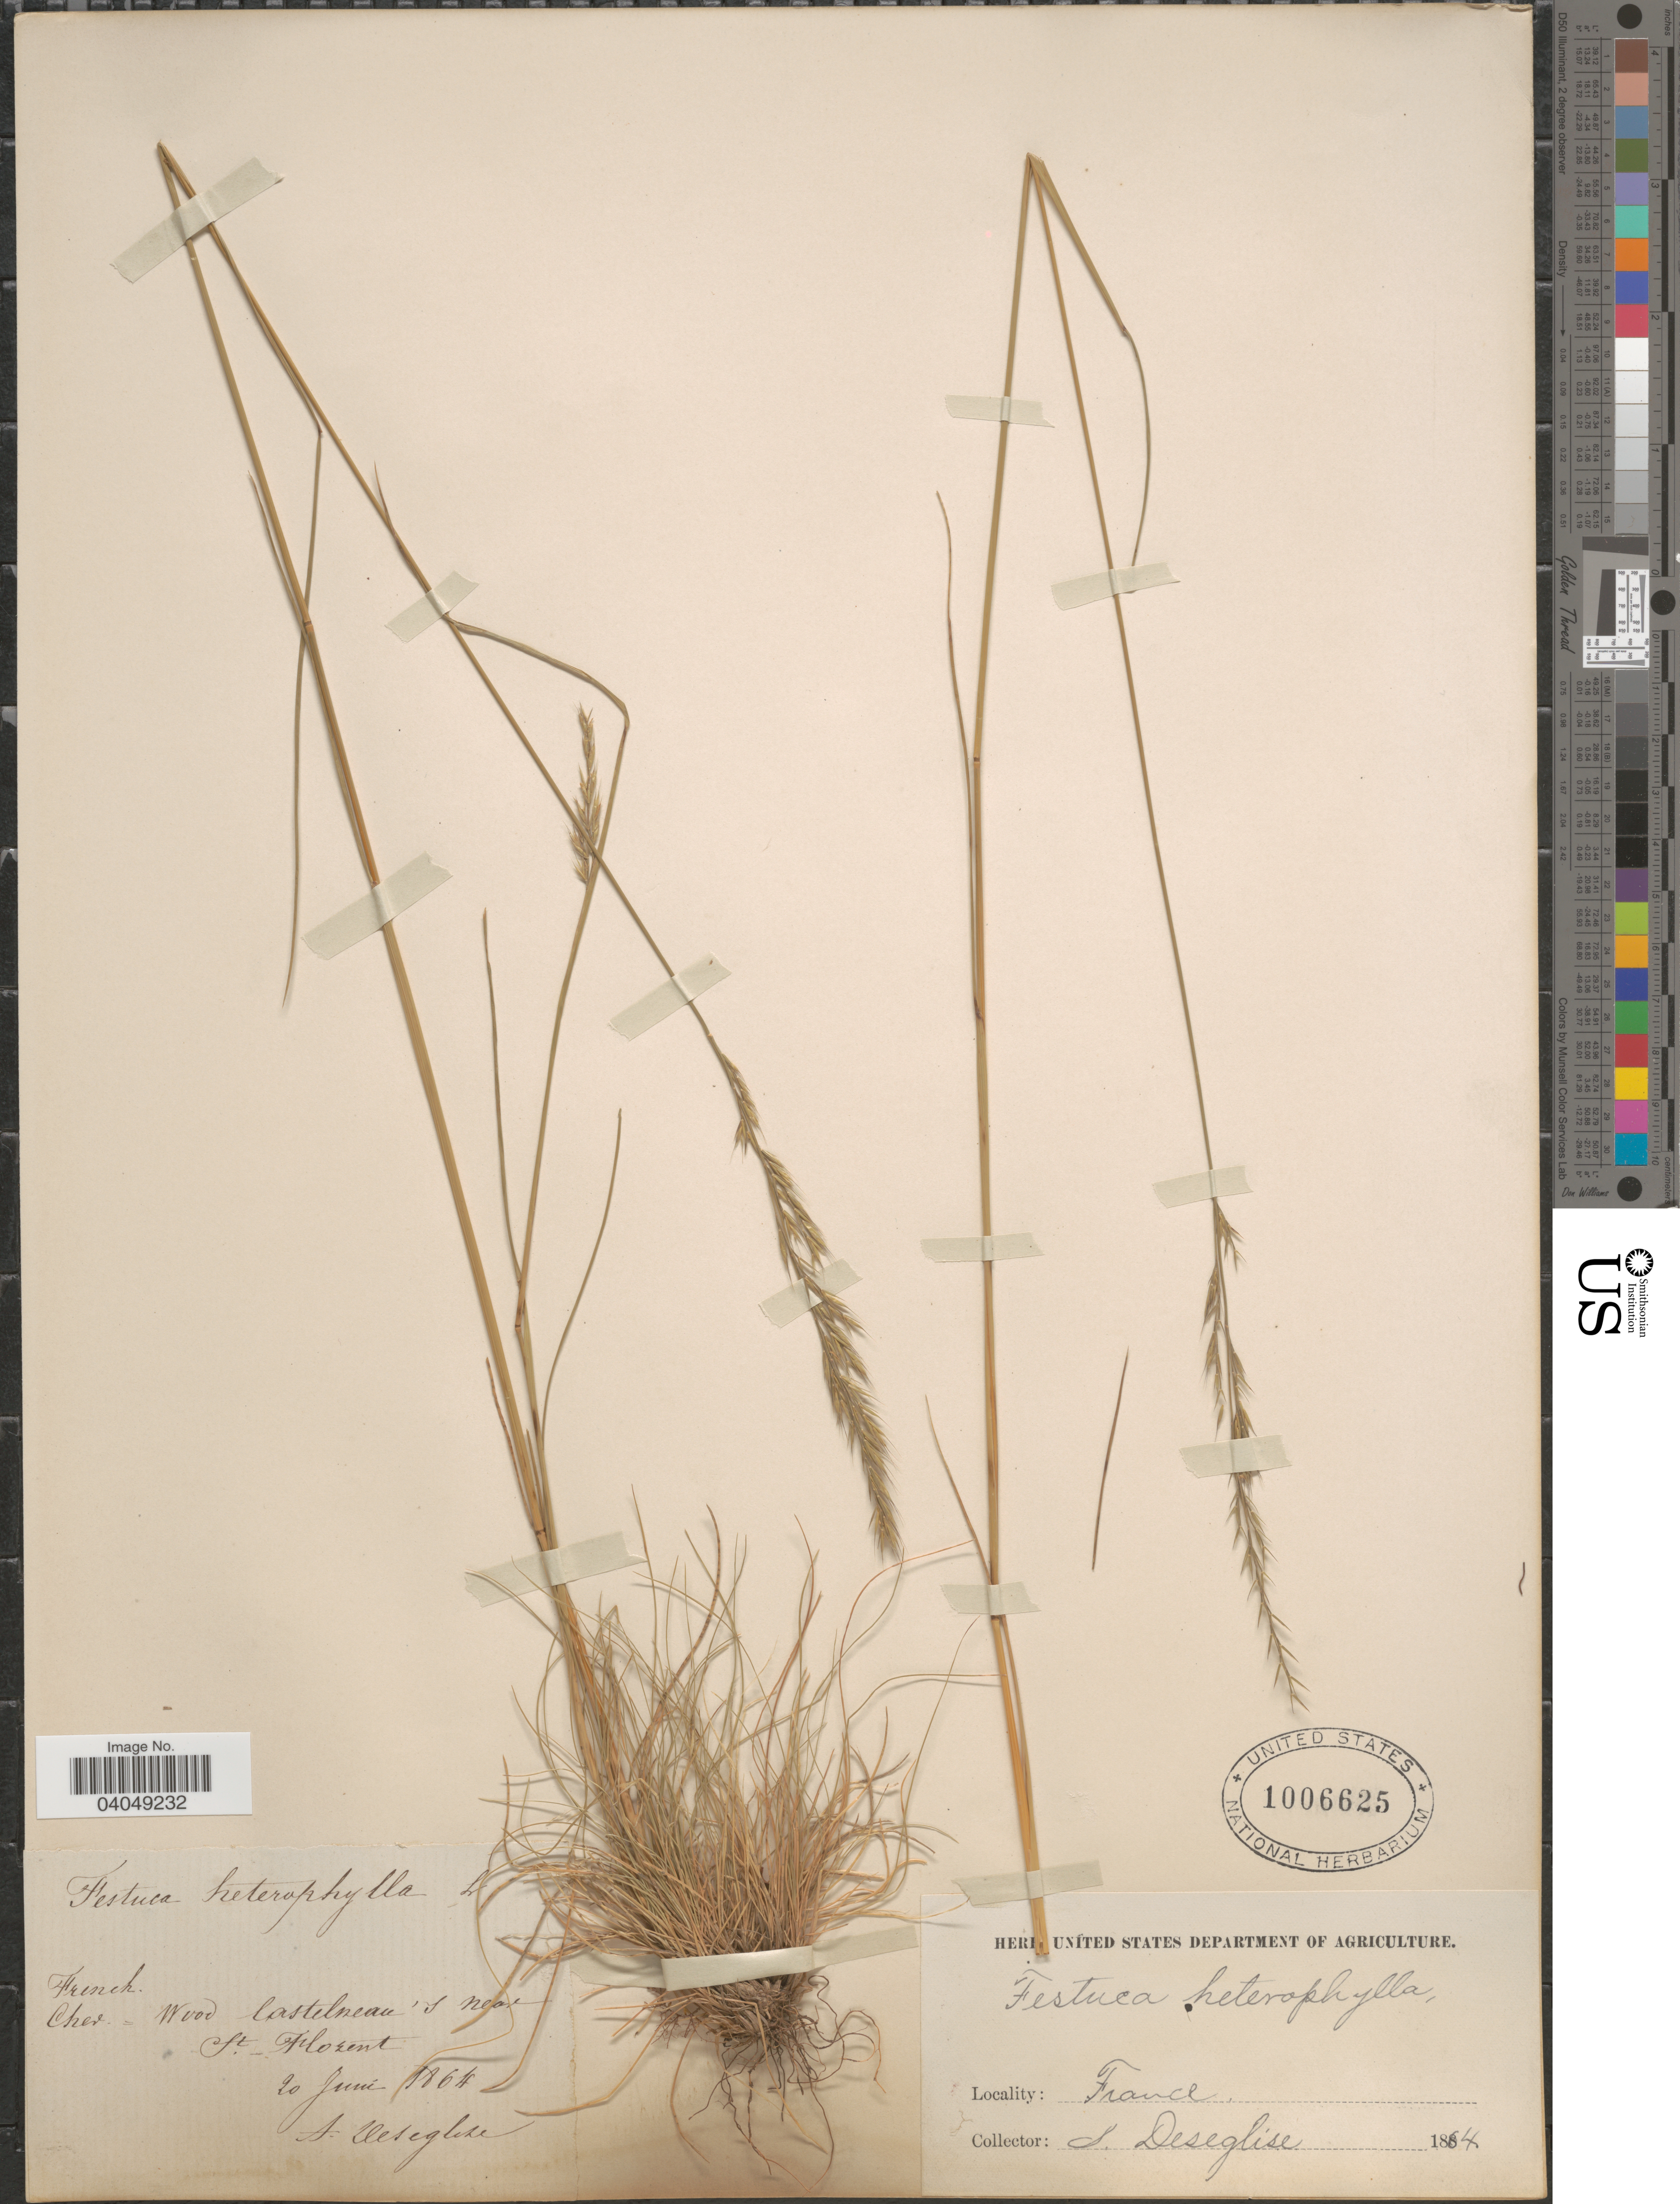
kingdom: Plantae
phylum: Tracheophyta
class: Liliopsida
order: Poales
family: Poaceae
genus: Festuca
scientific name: Festuca heterophylla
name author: Lam.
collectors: A. Deseglise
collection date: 1864-06-20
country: France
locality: French. Chev. Wood Castelneau 'S near St. Florent.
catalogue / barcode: US 1006625